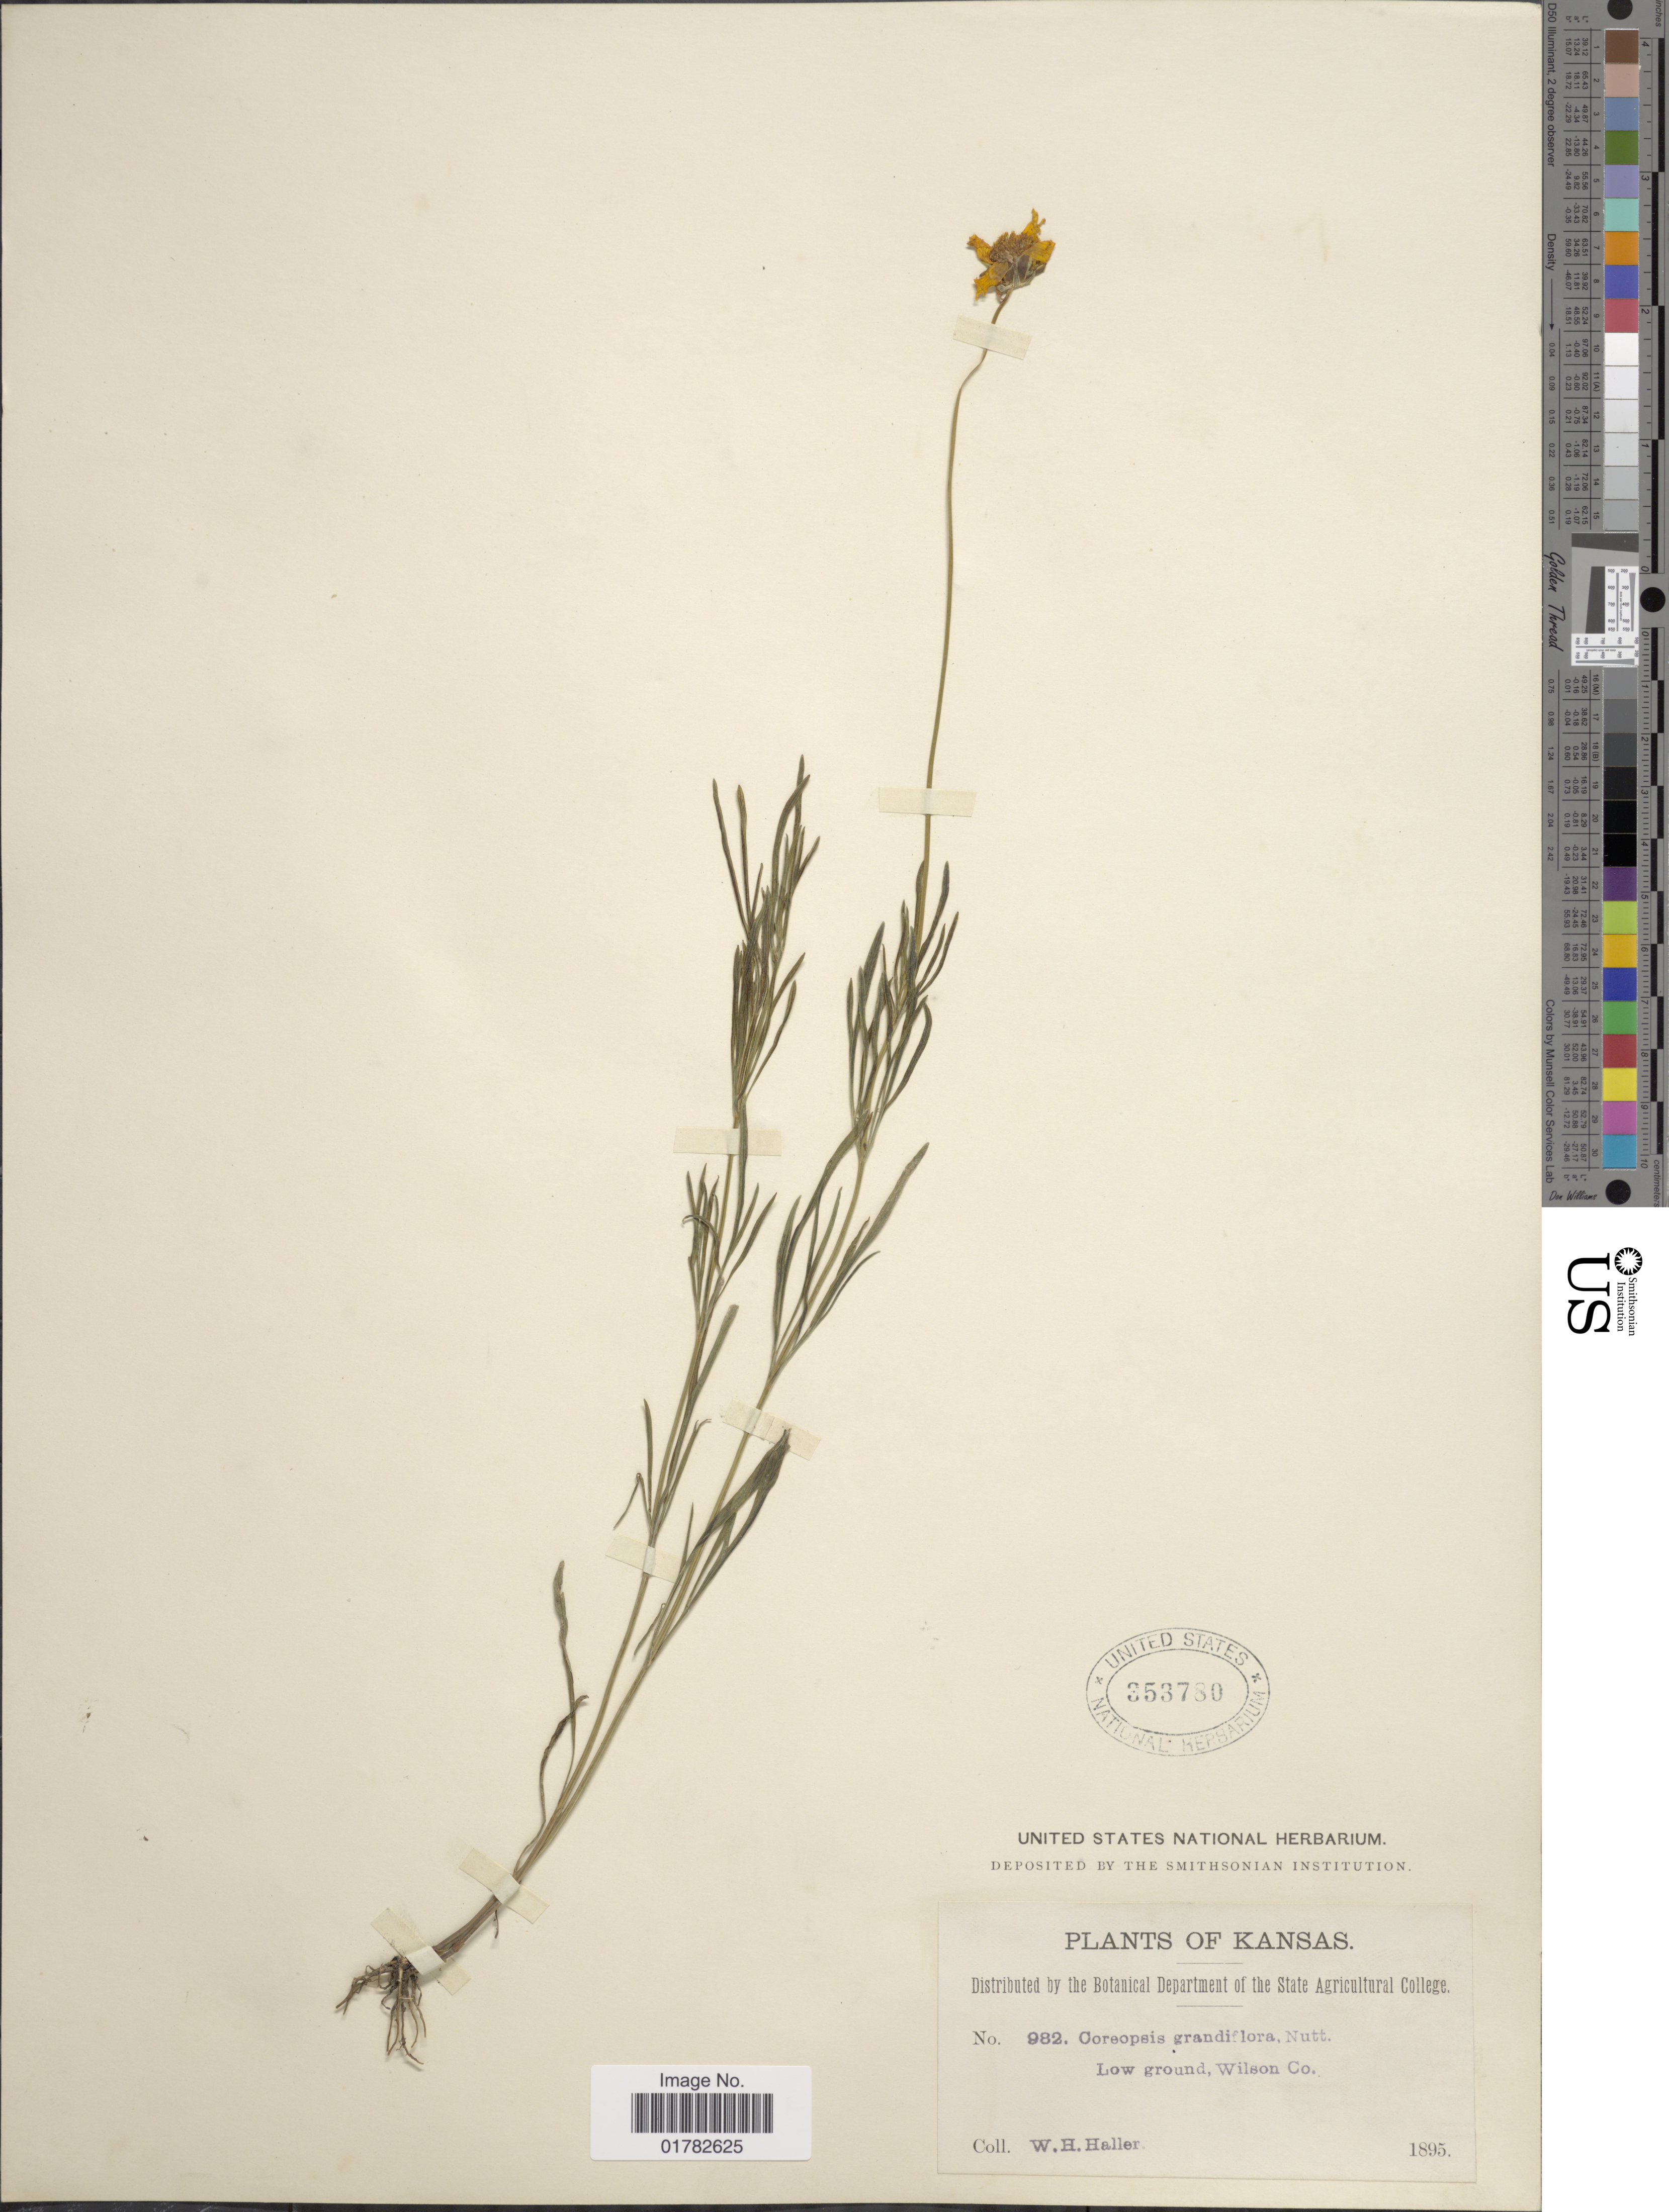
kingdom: Plantae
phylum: Tracheophyta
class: Magnoliopsida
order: Asterales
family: Asteraceae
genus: Coreopsis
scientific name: Coreopsis grandiflora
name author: Nutt.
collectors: W. Haller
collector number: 982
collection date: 1895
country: United States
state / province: Kansas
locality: Low ground, Wilson Co.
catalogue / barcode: US 353780